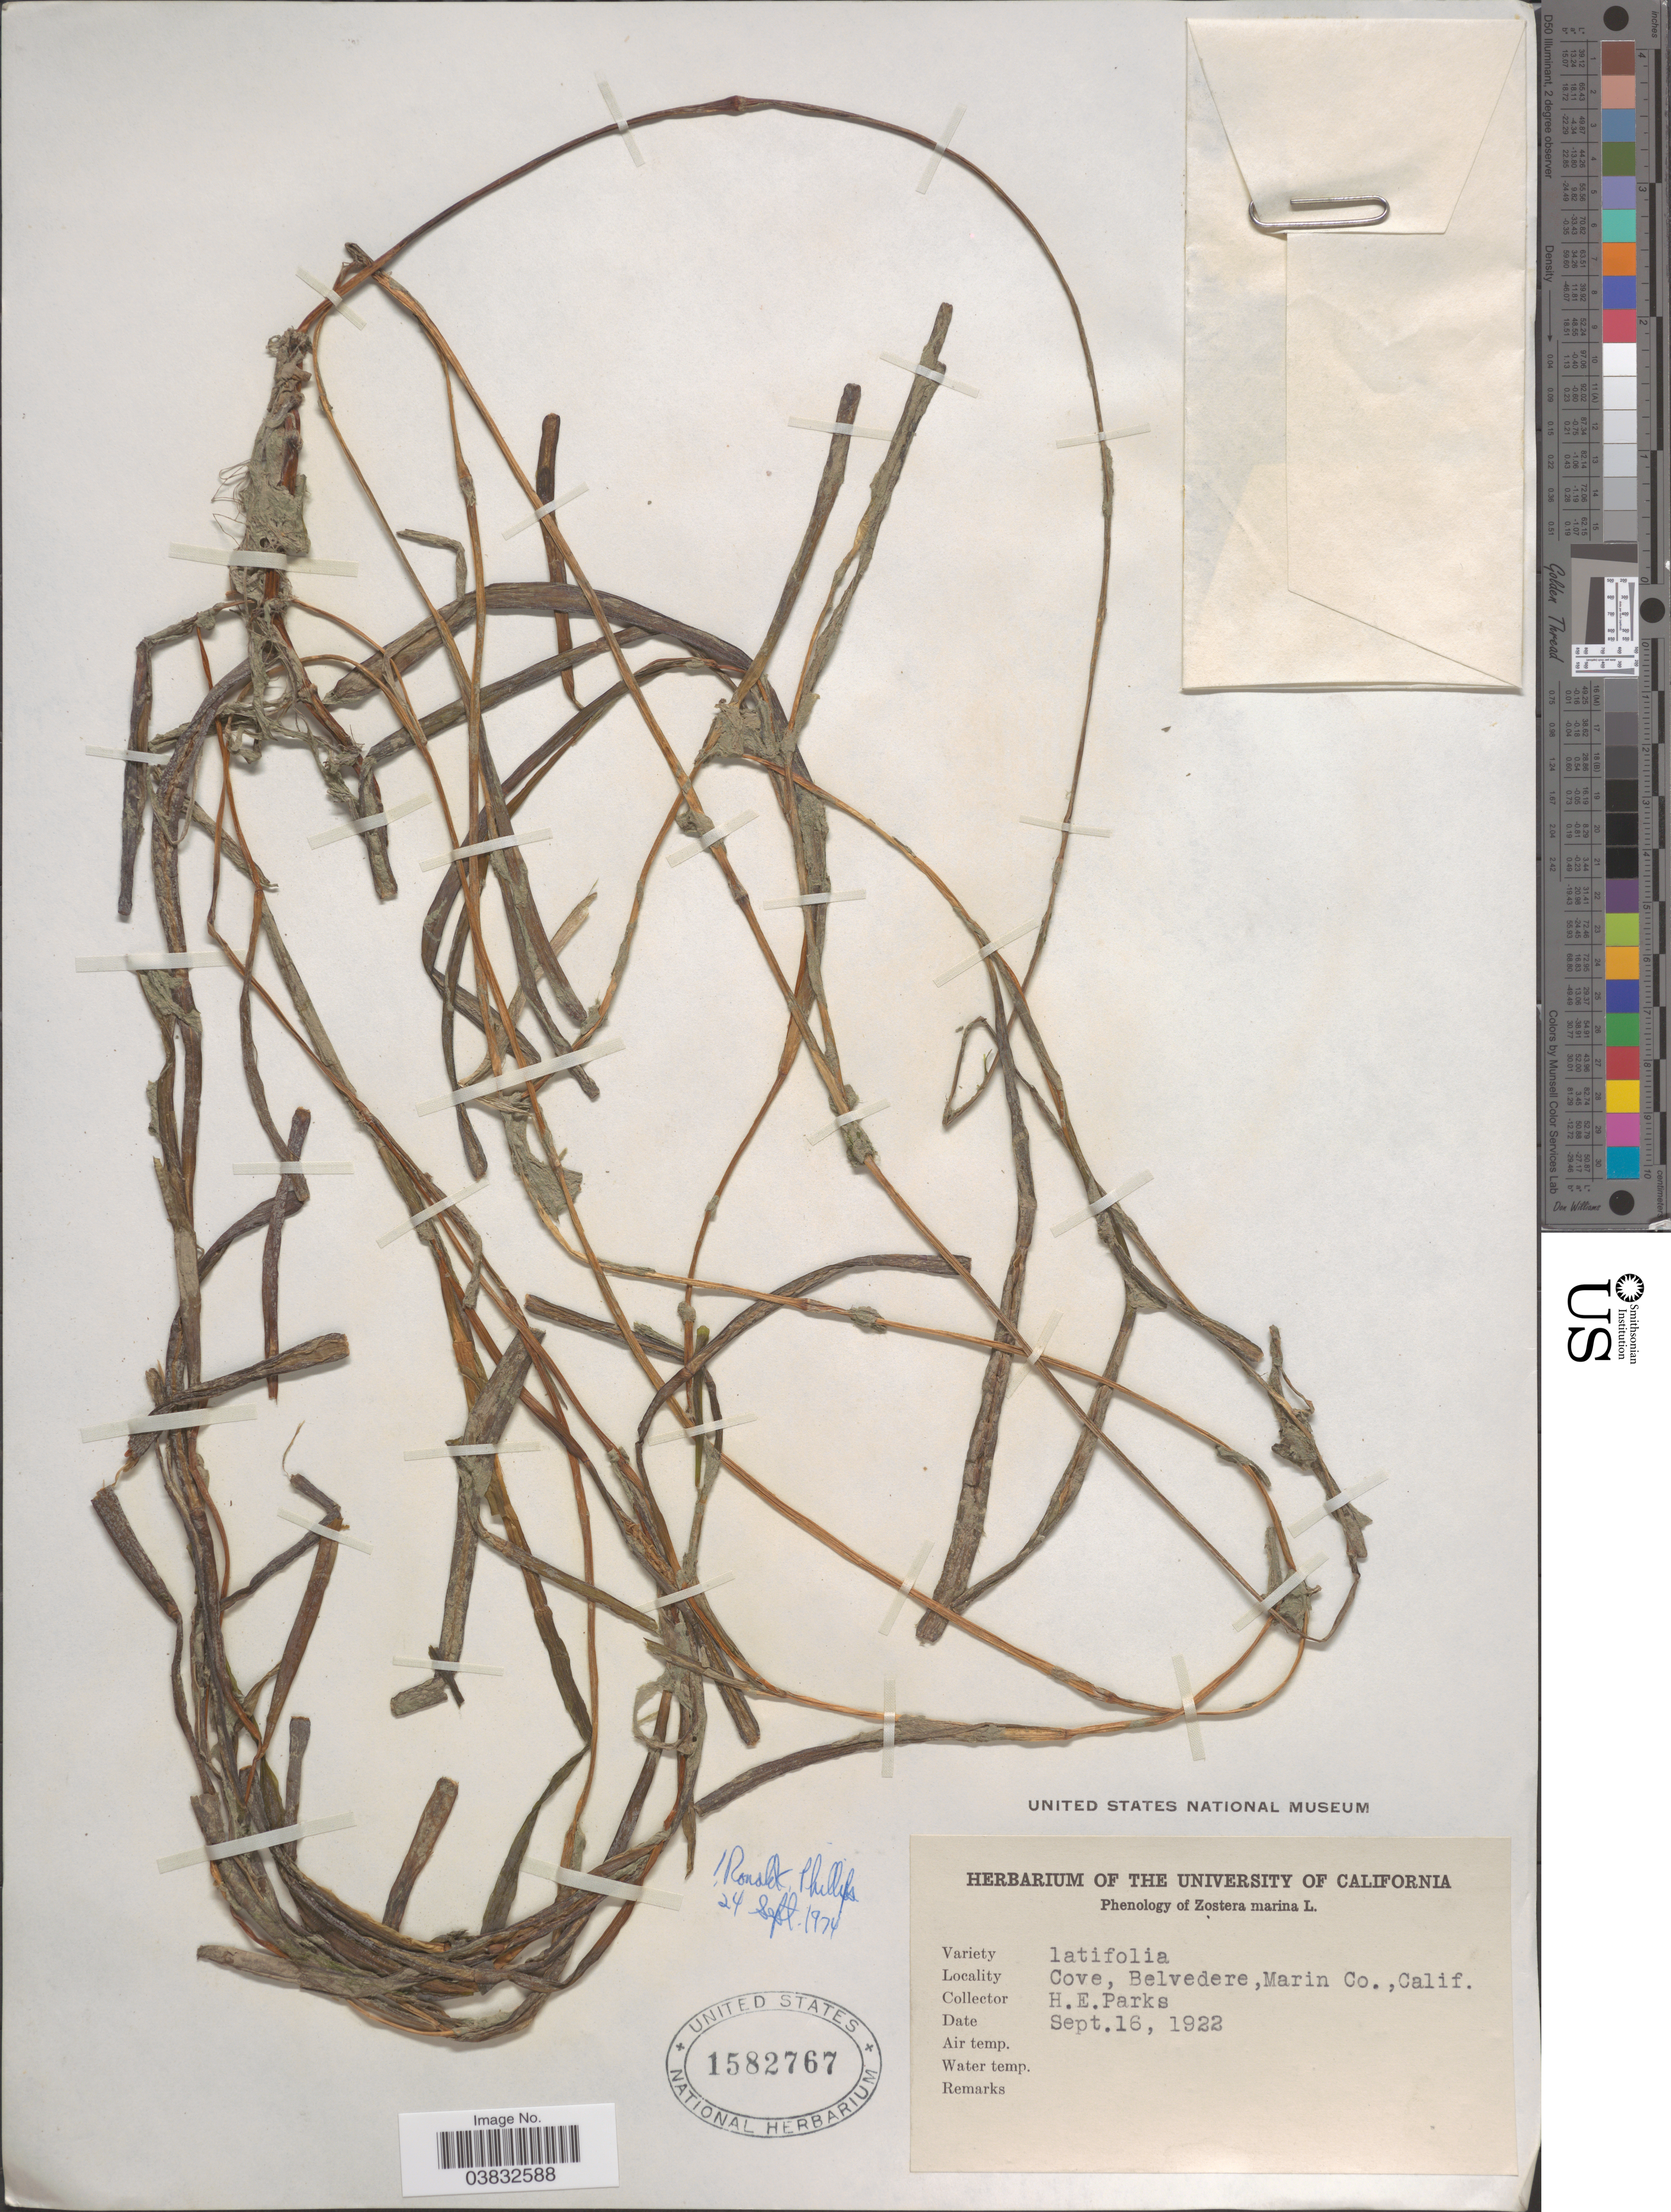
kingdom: Plantae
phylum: Tracheophyta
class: Liliopsida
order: Alismatales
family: Zosteraceae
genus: Zostera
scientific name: Zostera marina var. latifolia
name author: L.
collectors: H. E. Parks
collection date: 1922-09-16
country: United States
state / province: California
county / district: Marin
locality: Cove, Belvedere, Marin Co.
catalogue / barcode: US 1582767